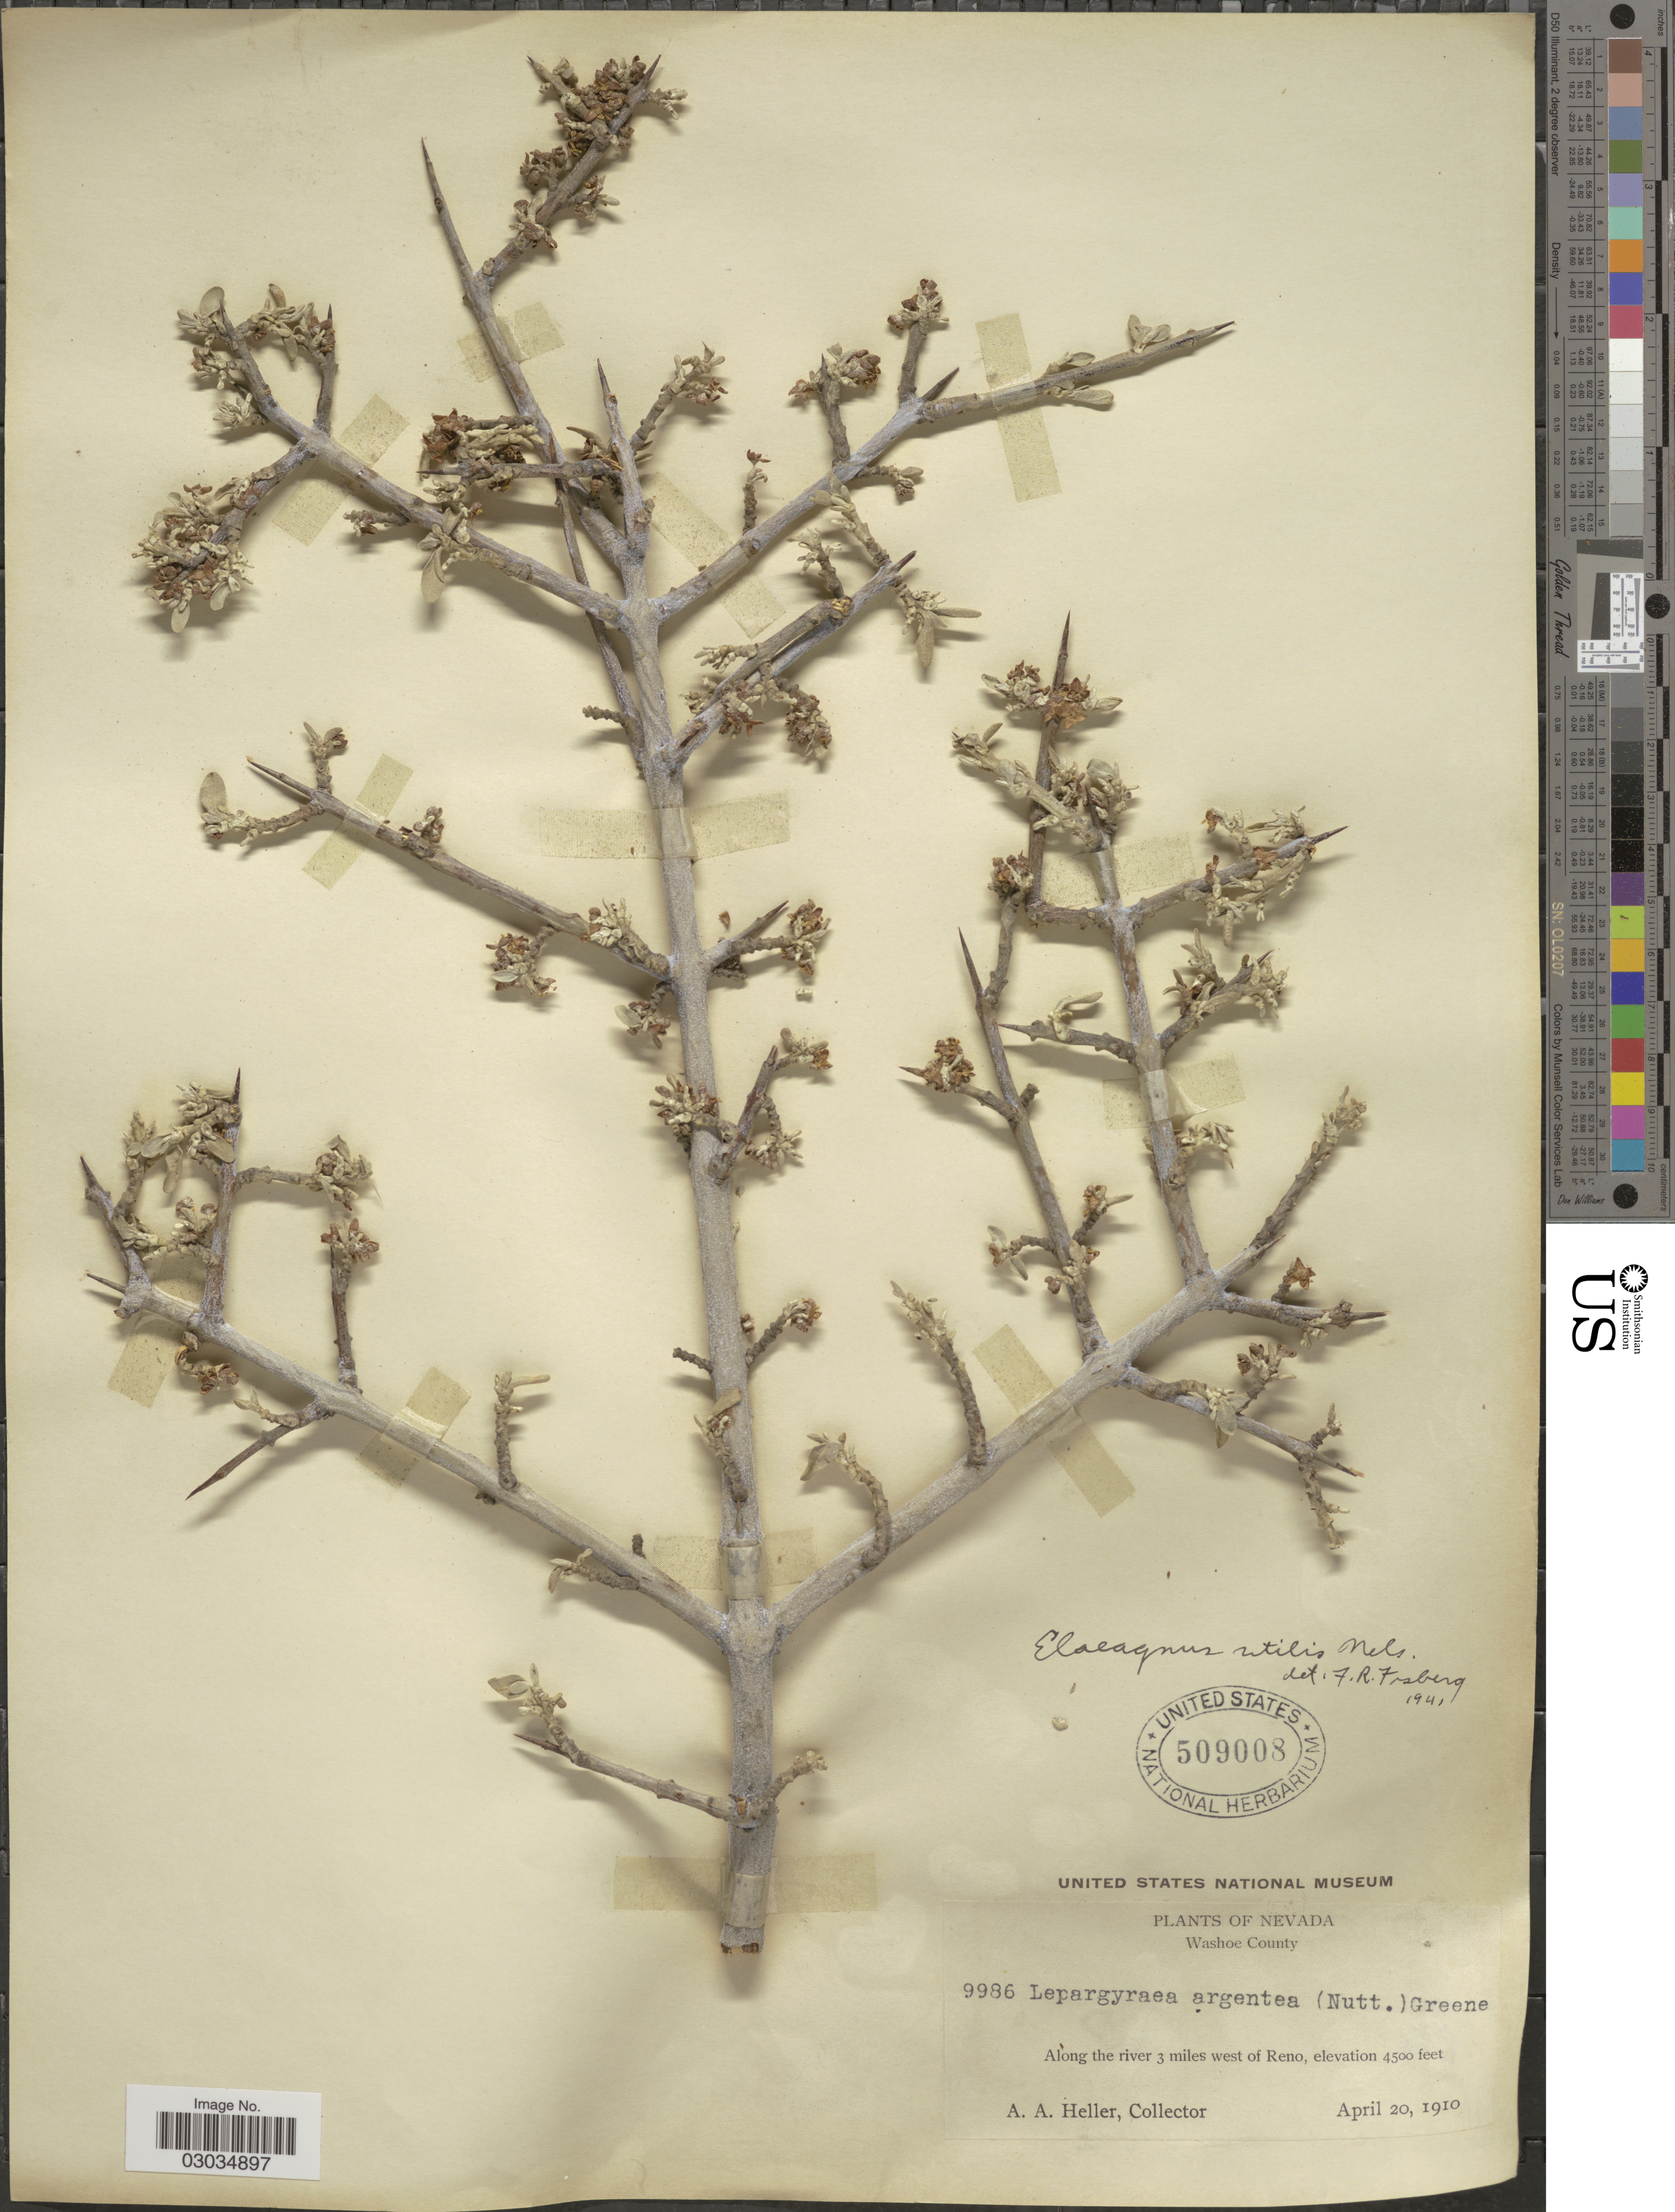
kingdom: Plantae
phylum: Tracheophyta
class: Magnoliopsida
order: Rosales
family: Elaeagnaceae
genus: Shepherdia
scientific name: Shepherdia argentea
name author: (Pursh) Nutt.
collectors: A. A. Heller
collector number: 9986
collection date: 1910-04-20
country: United States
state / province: Nevada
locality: Washoe County, Along the river 3 miles west of Reno.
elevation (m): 1372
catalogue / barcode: US 509008